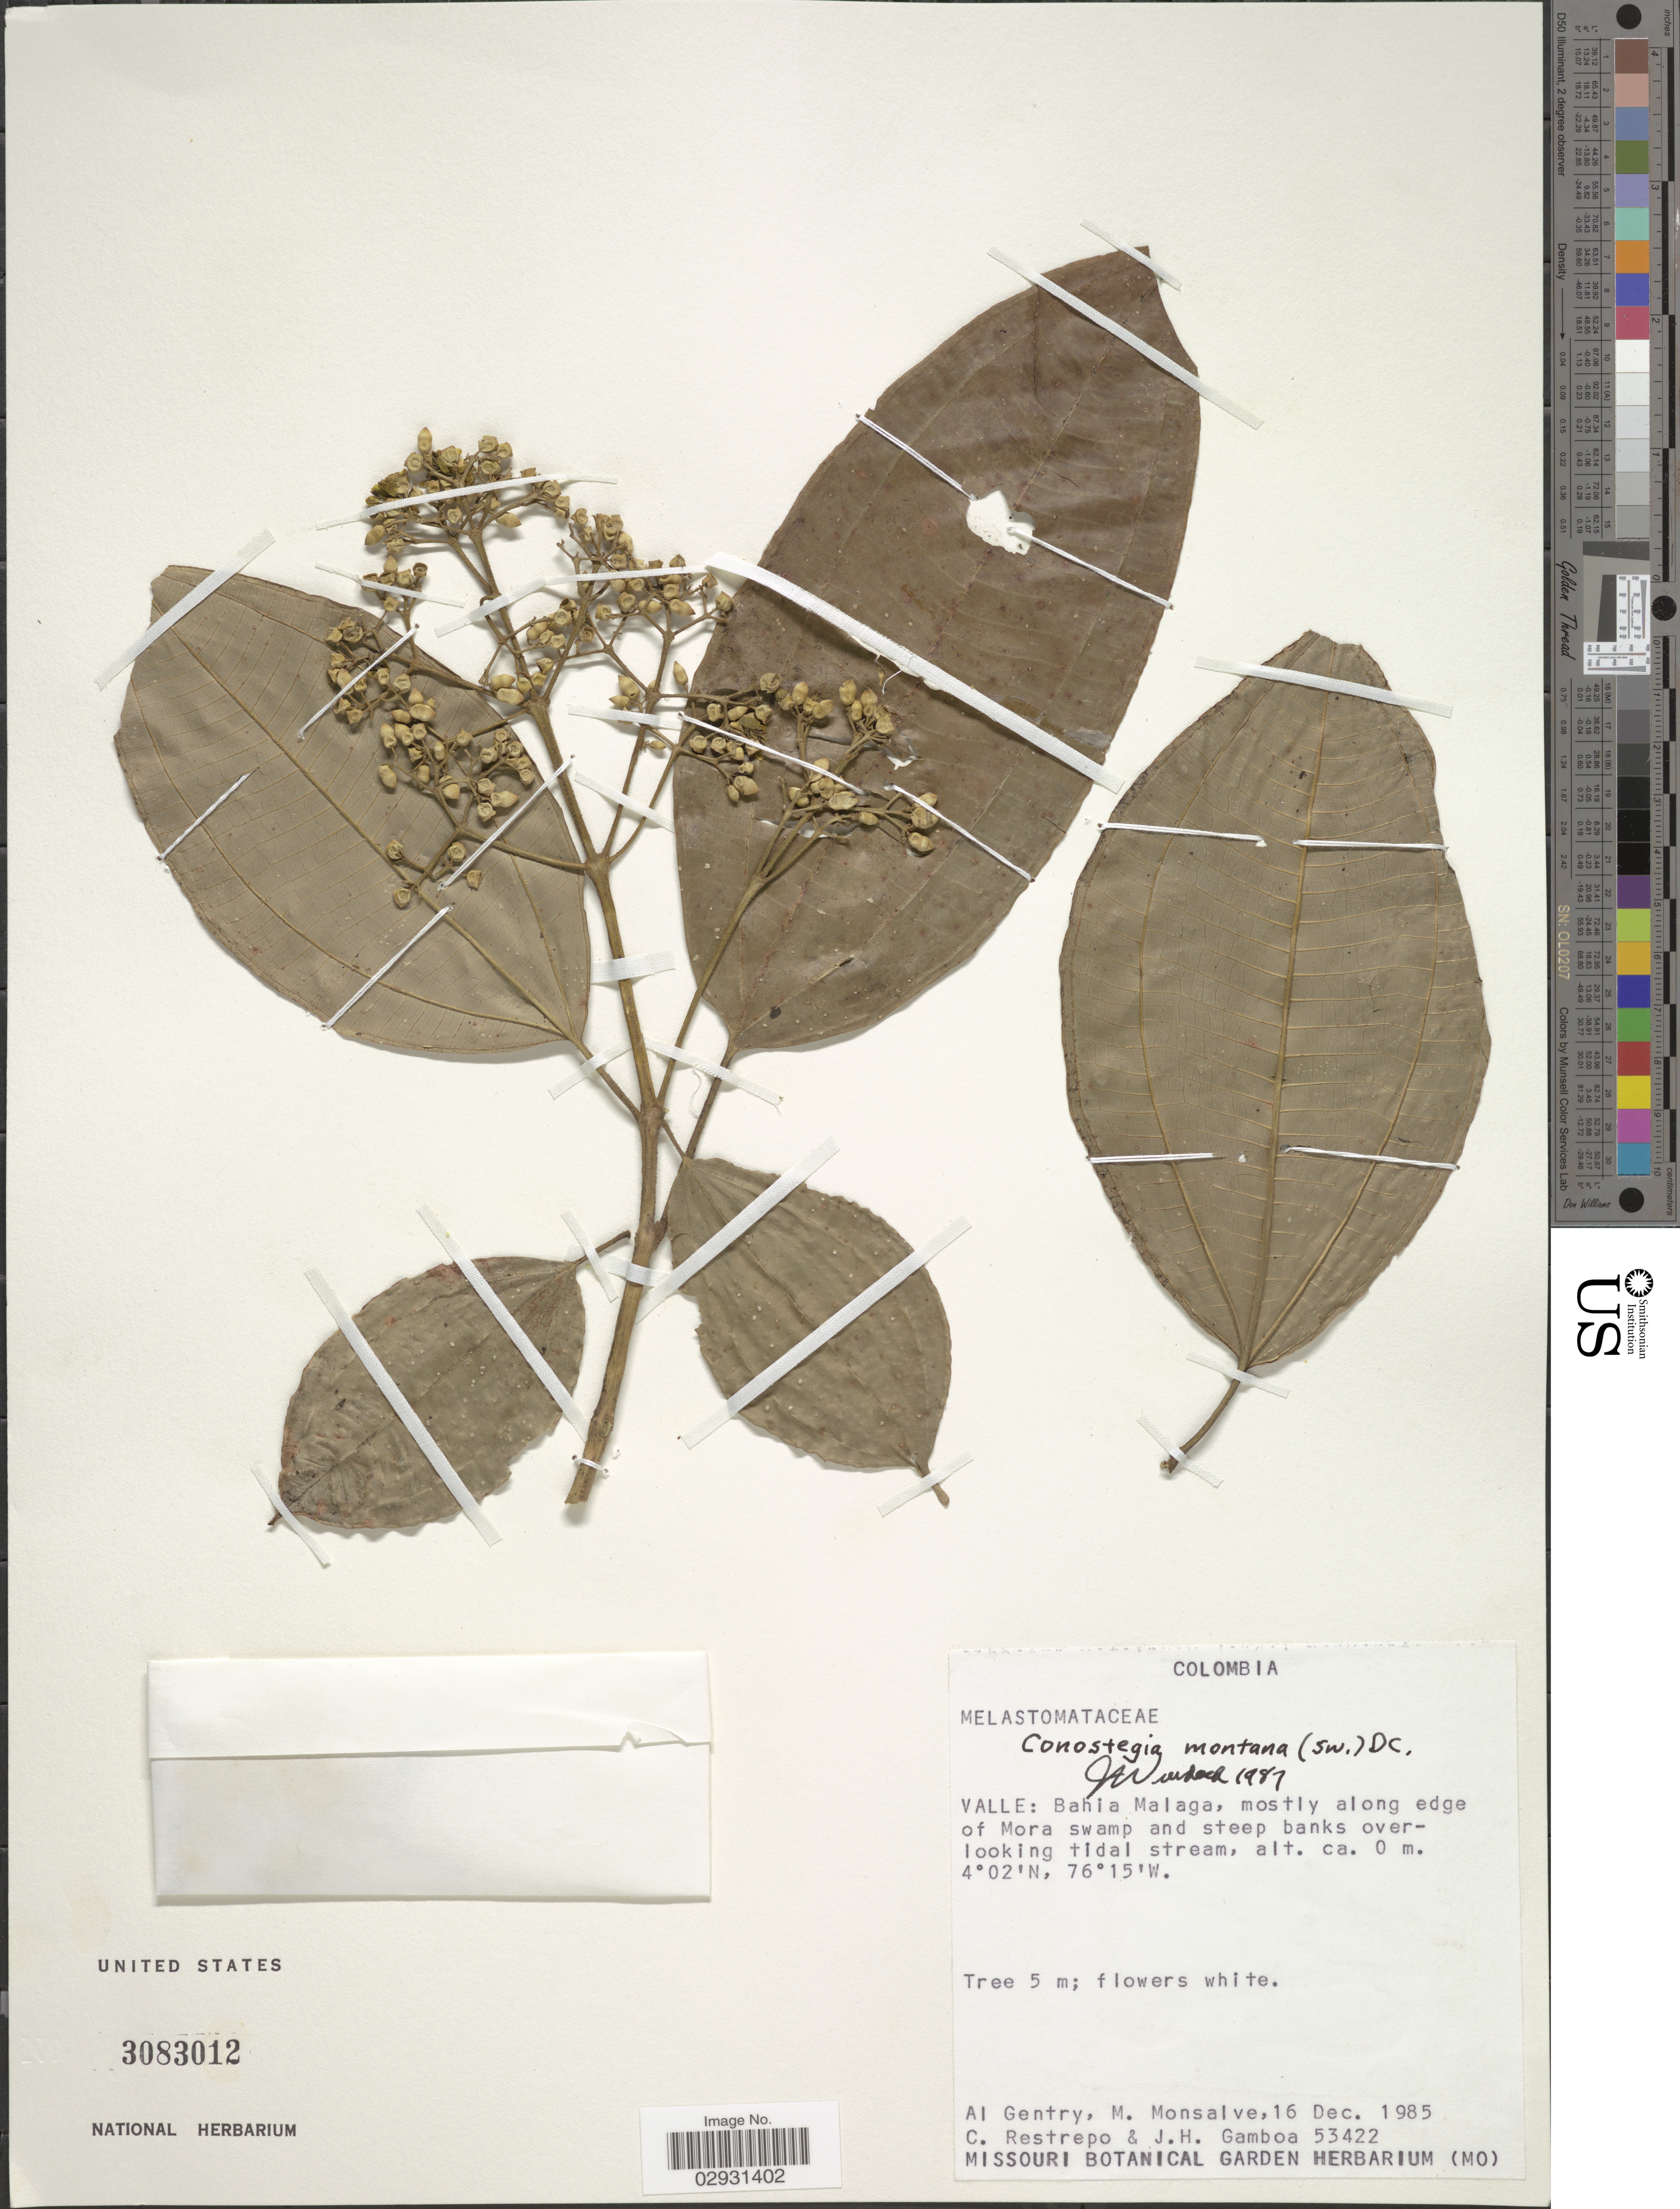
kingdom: Plantae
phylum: Tracheophyta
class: Magnoliopsida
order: Myrtales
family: Melastomataceae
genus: Conostegia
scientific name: Conostegia montana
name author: (Sw.) D. Don ex DC.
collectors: A. H. Gentry, M. Monsalve, C. Restrepo & J. Gamboa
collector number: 53422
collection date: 1985-12-16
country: Colombia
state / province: Valle del Cauca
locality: Bahia Malaga, mostly along edge of Mora swamp and steep banks overlooking tidal stream.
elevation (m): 0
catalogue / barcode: US 3083012